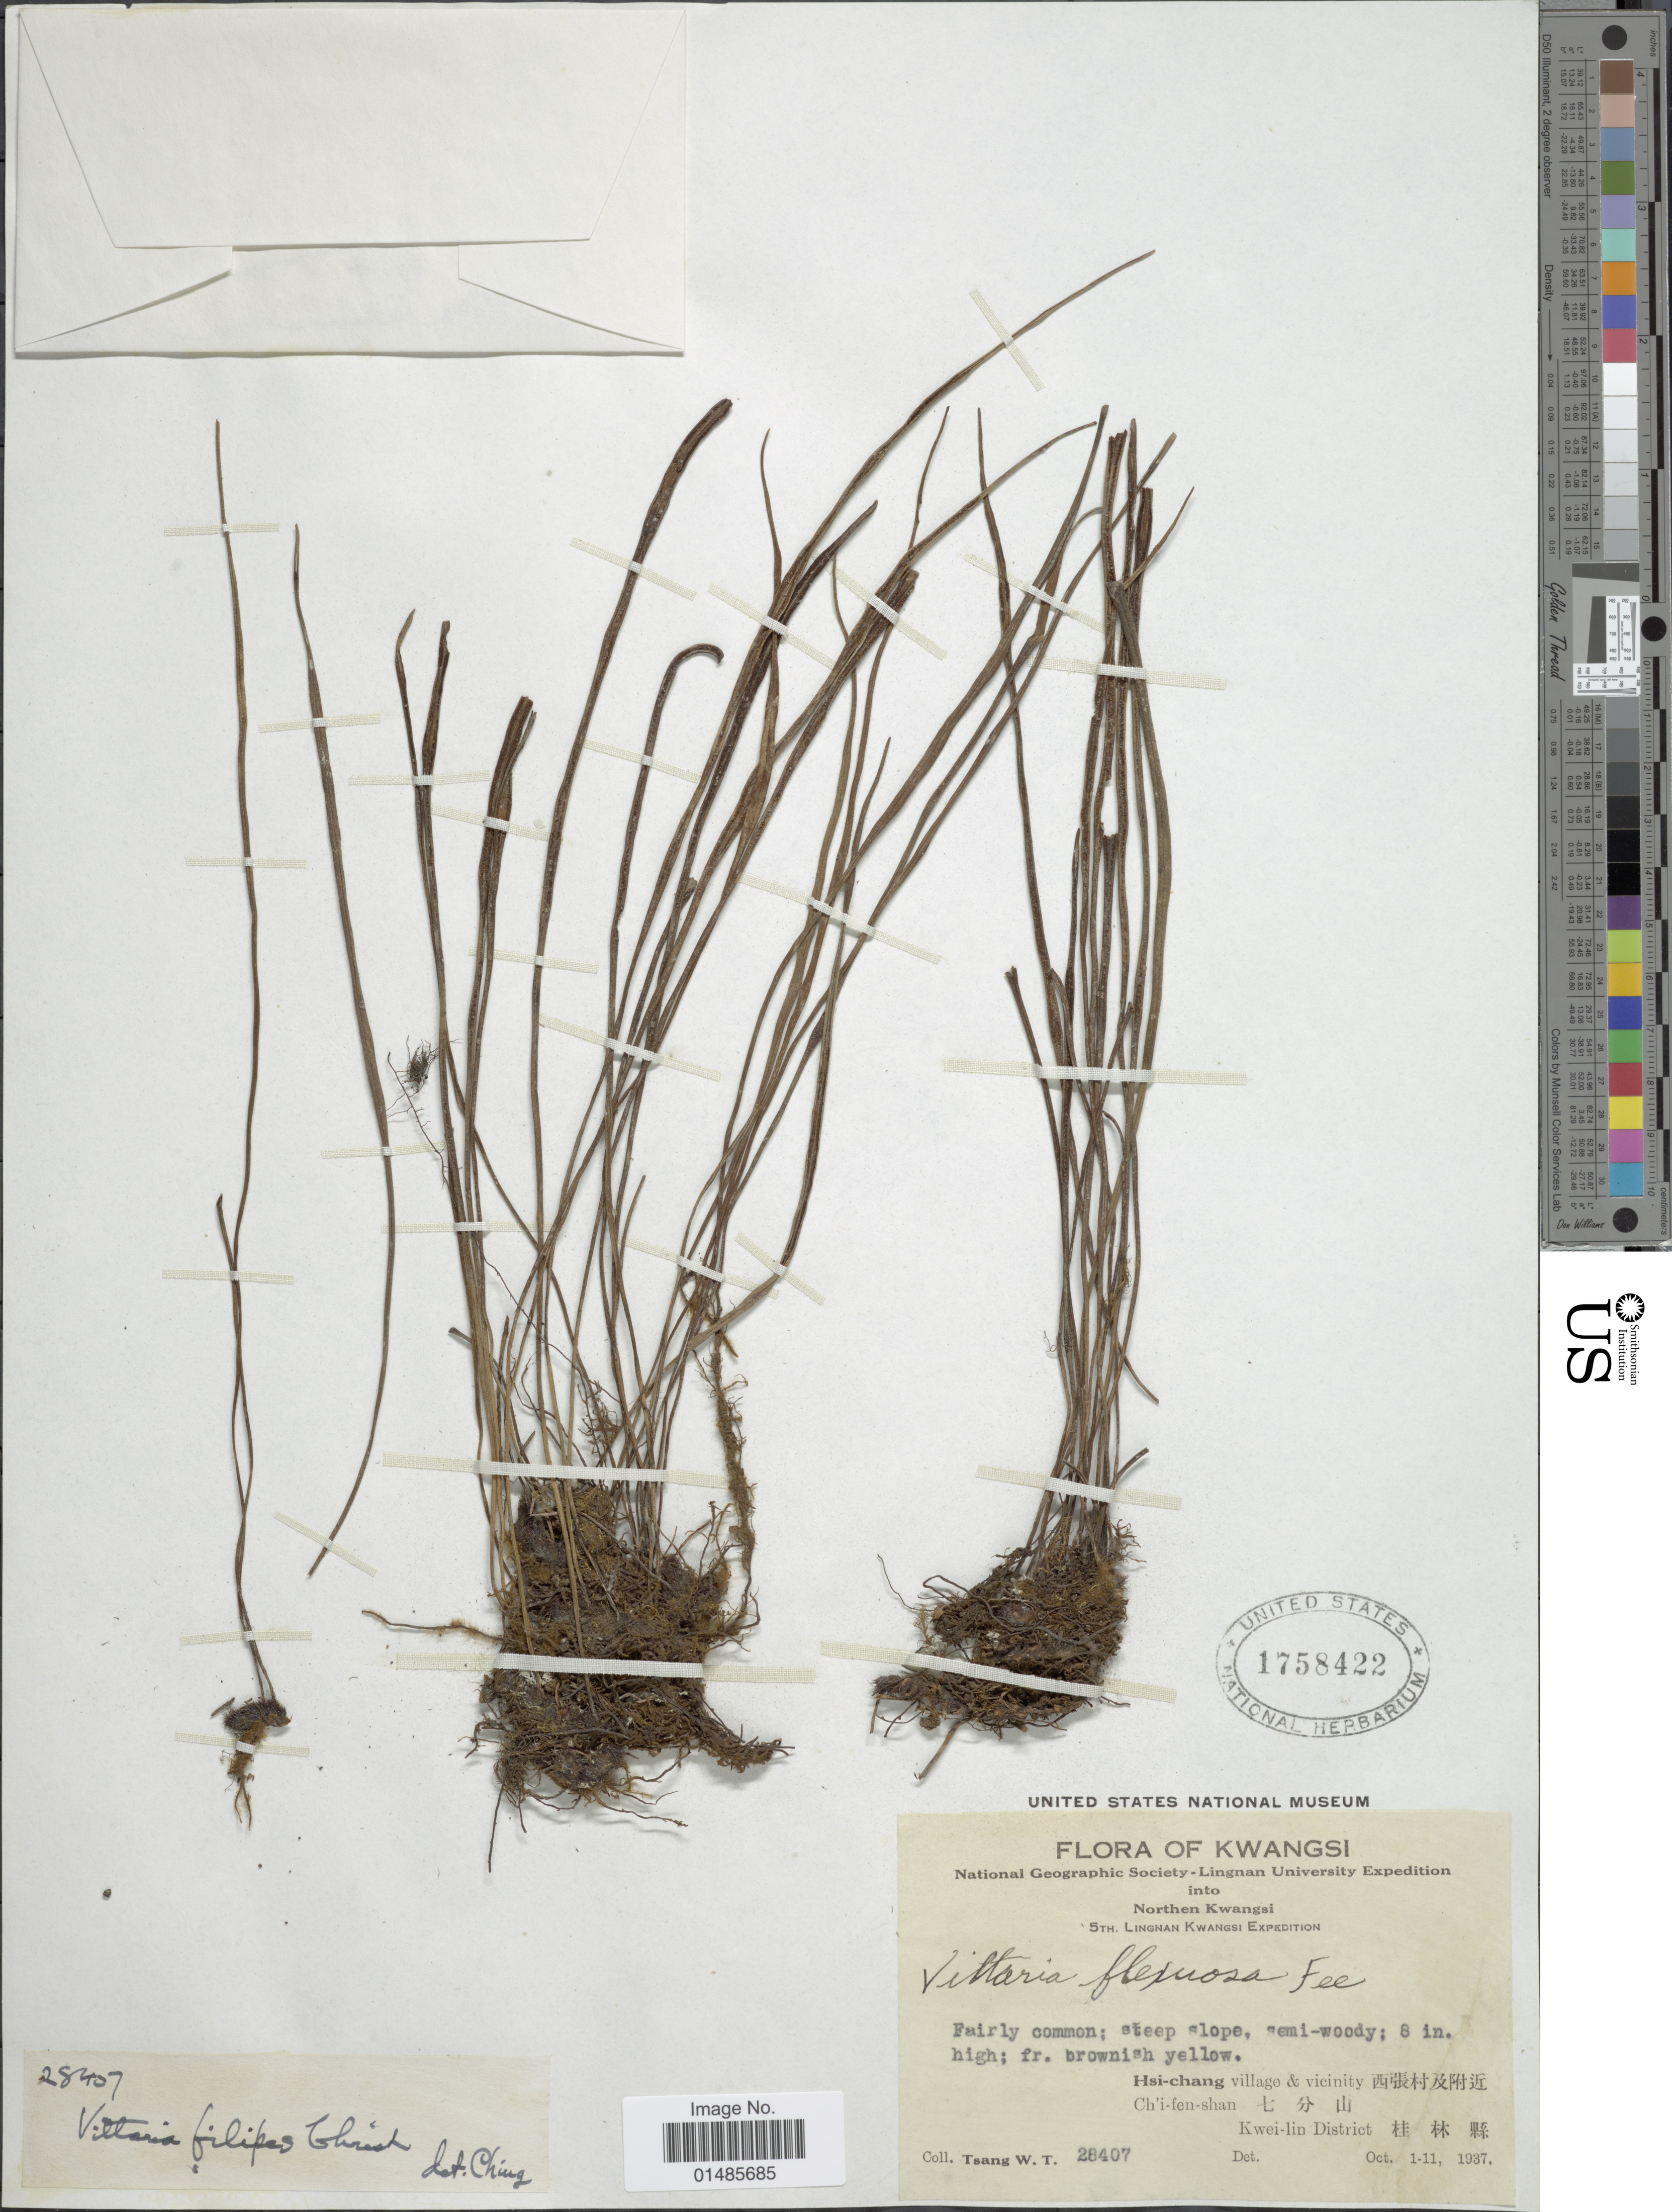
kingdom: Plantae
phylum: Tracheophyta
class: Polypodiopsida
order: Polypodiales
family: Pteridaceae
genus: Haplopteris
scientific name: Haplopteris flexuosa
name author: (Fée) E.H. Crane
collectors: W. T. Tsang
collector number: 28407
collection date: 1937-10-01/1937-10-11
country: China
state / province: Guangxi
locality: Kwangsi. Hsi-chang village & vicinity X. Ch'i-fen-shan X. Kwei-lin District X.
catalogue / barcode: US 1758422